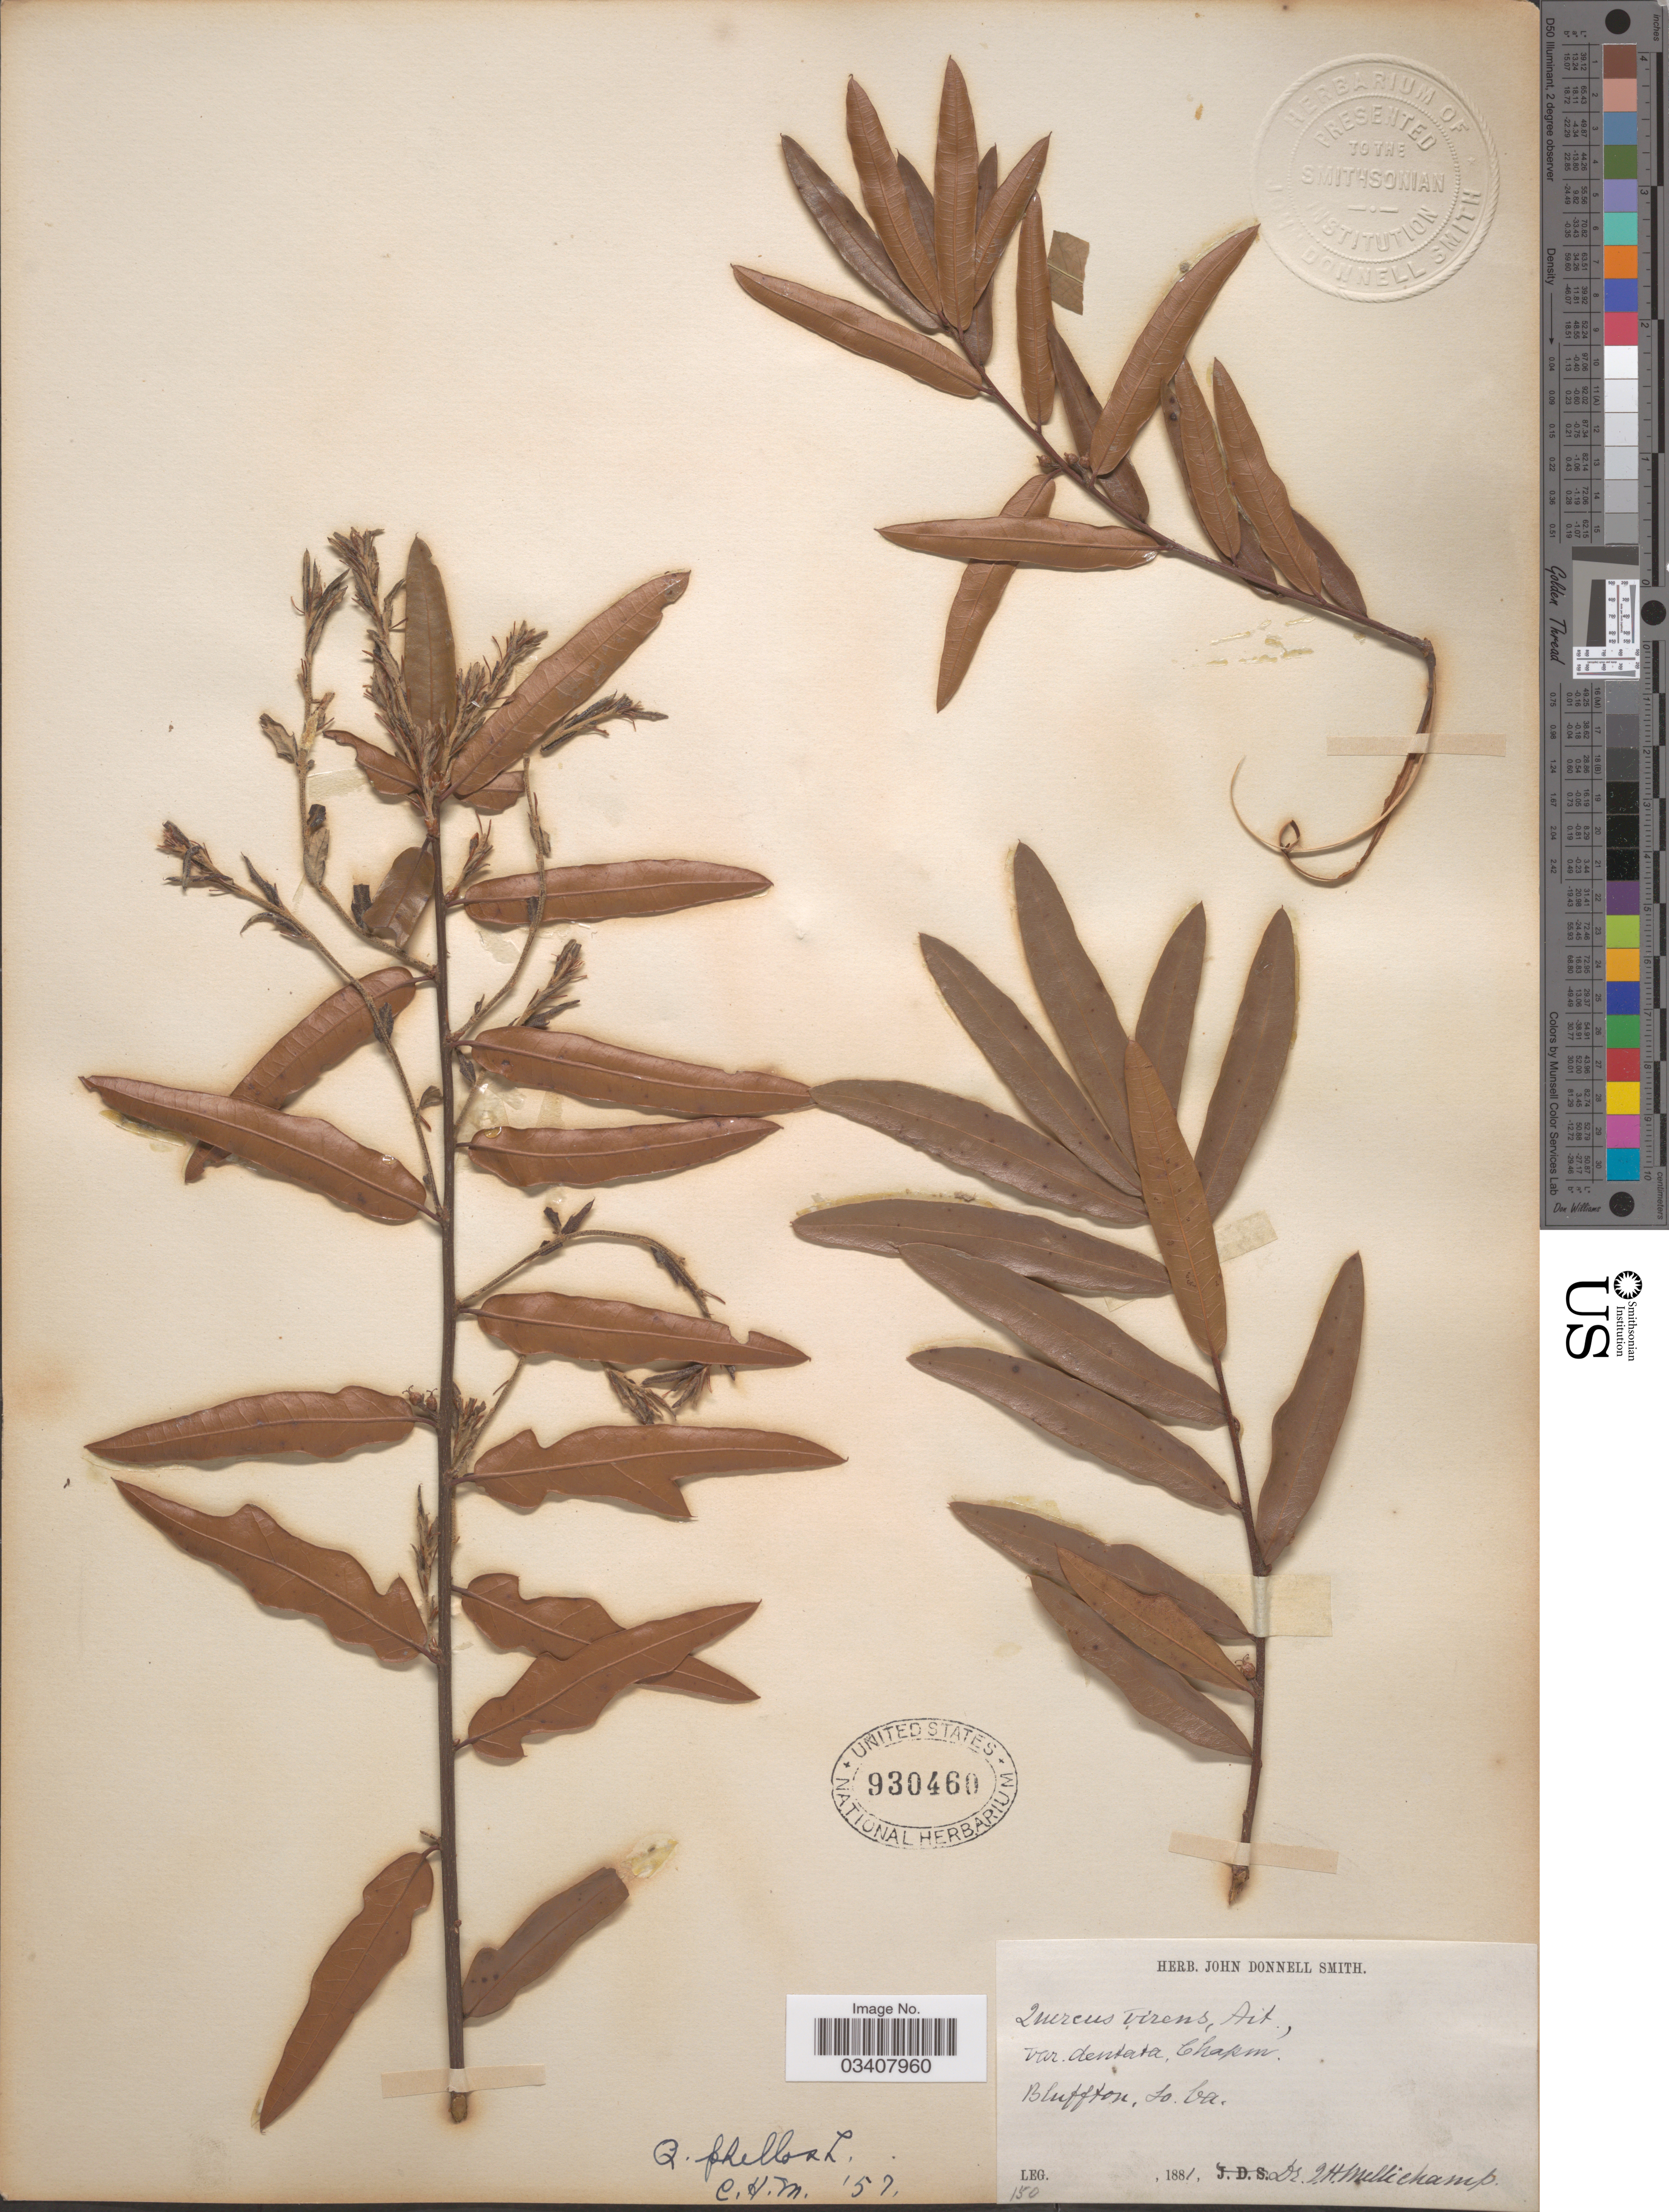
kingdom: Plantae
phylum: Tracheophyta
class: Magnoliopsida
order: Fagales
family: Fagaceae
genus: Quercus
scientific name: Quercus phellos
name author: L.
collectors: J. H. Mellichamp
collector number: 150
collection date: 1881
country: United States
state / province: South Carolina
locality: Bluffton.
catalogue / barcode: US 930460